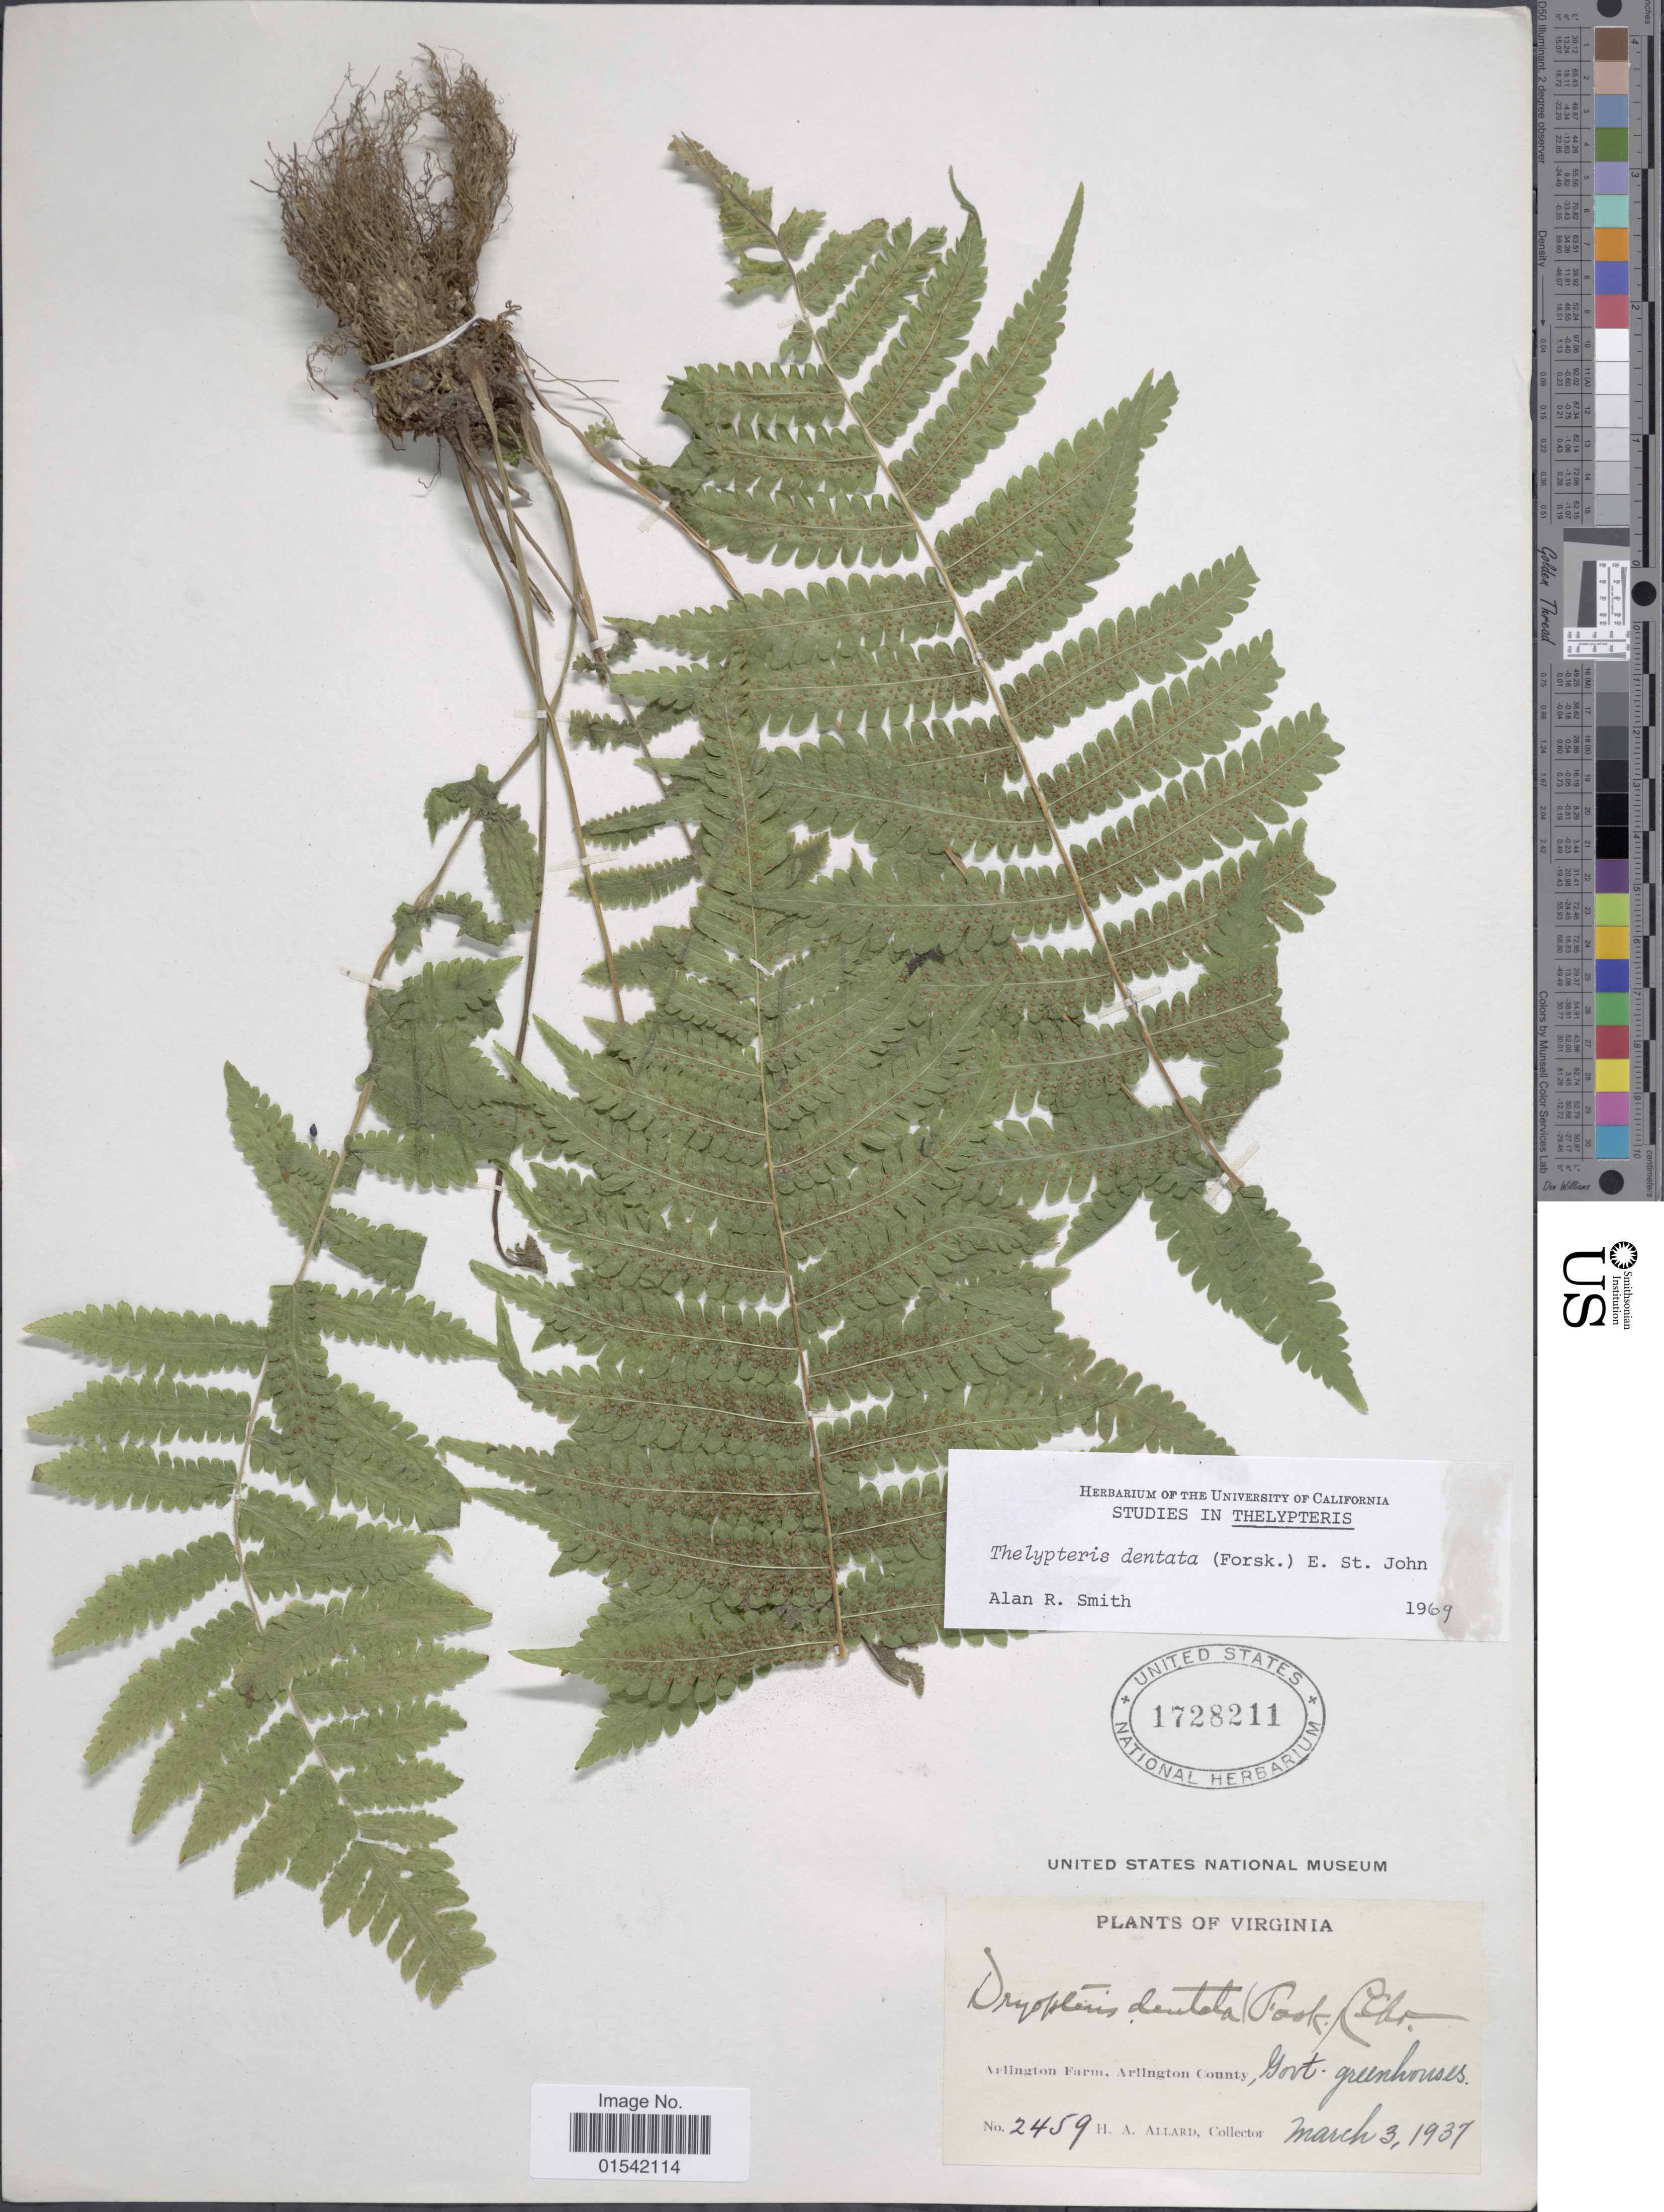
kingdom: Plantae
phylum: Tracheophyta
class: Polypodiopsida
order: Polypodiales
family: Thelypteridaceae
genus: Cyclosorus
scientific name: Cyclosorus dentatus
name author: (Forssk.) Ching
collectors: H. A. Allard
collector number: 2459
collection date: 1937-03-03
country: United States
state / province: Virginia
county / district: Arlington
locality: Arlington Farm, Arlington County, Govt. greenhouses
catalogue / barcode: US 1728211